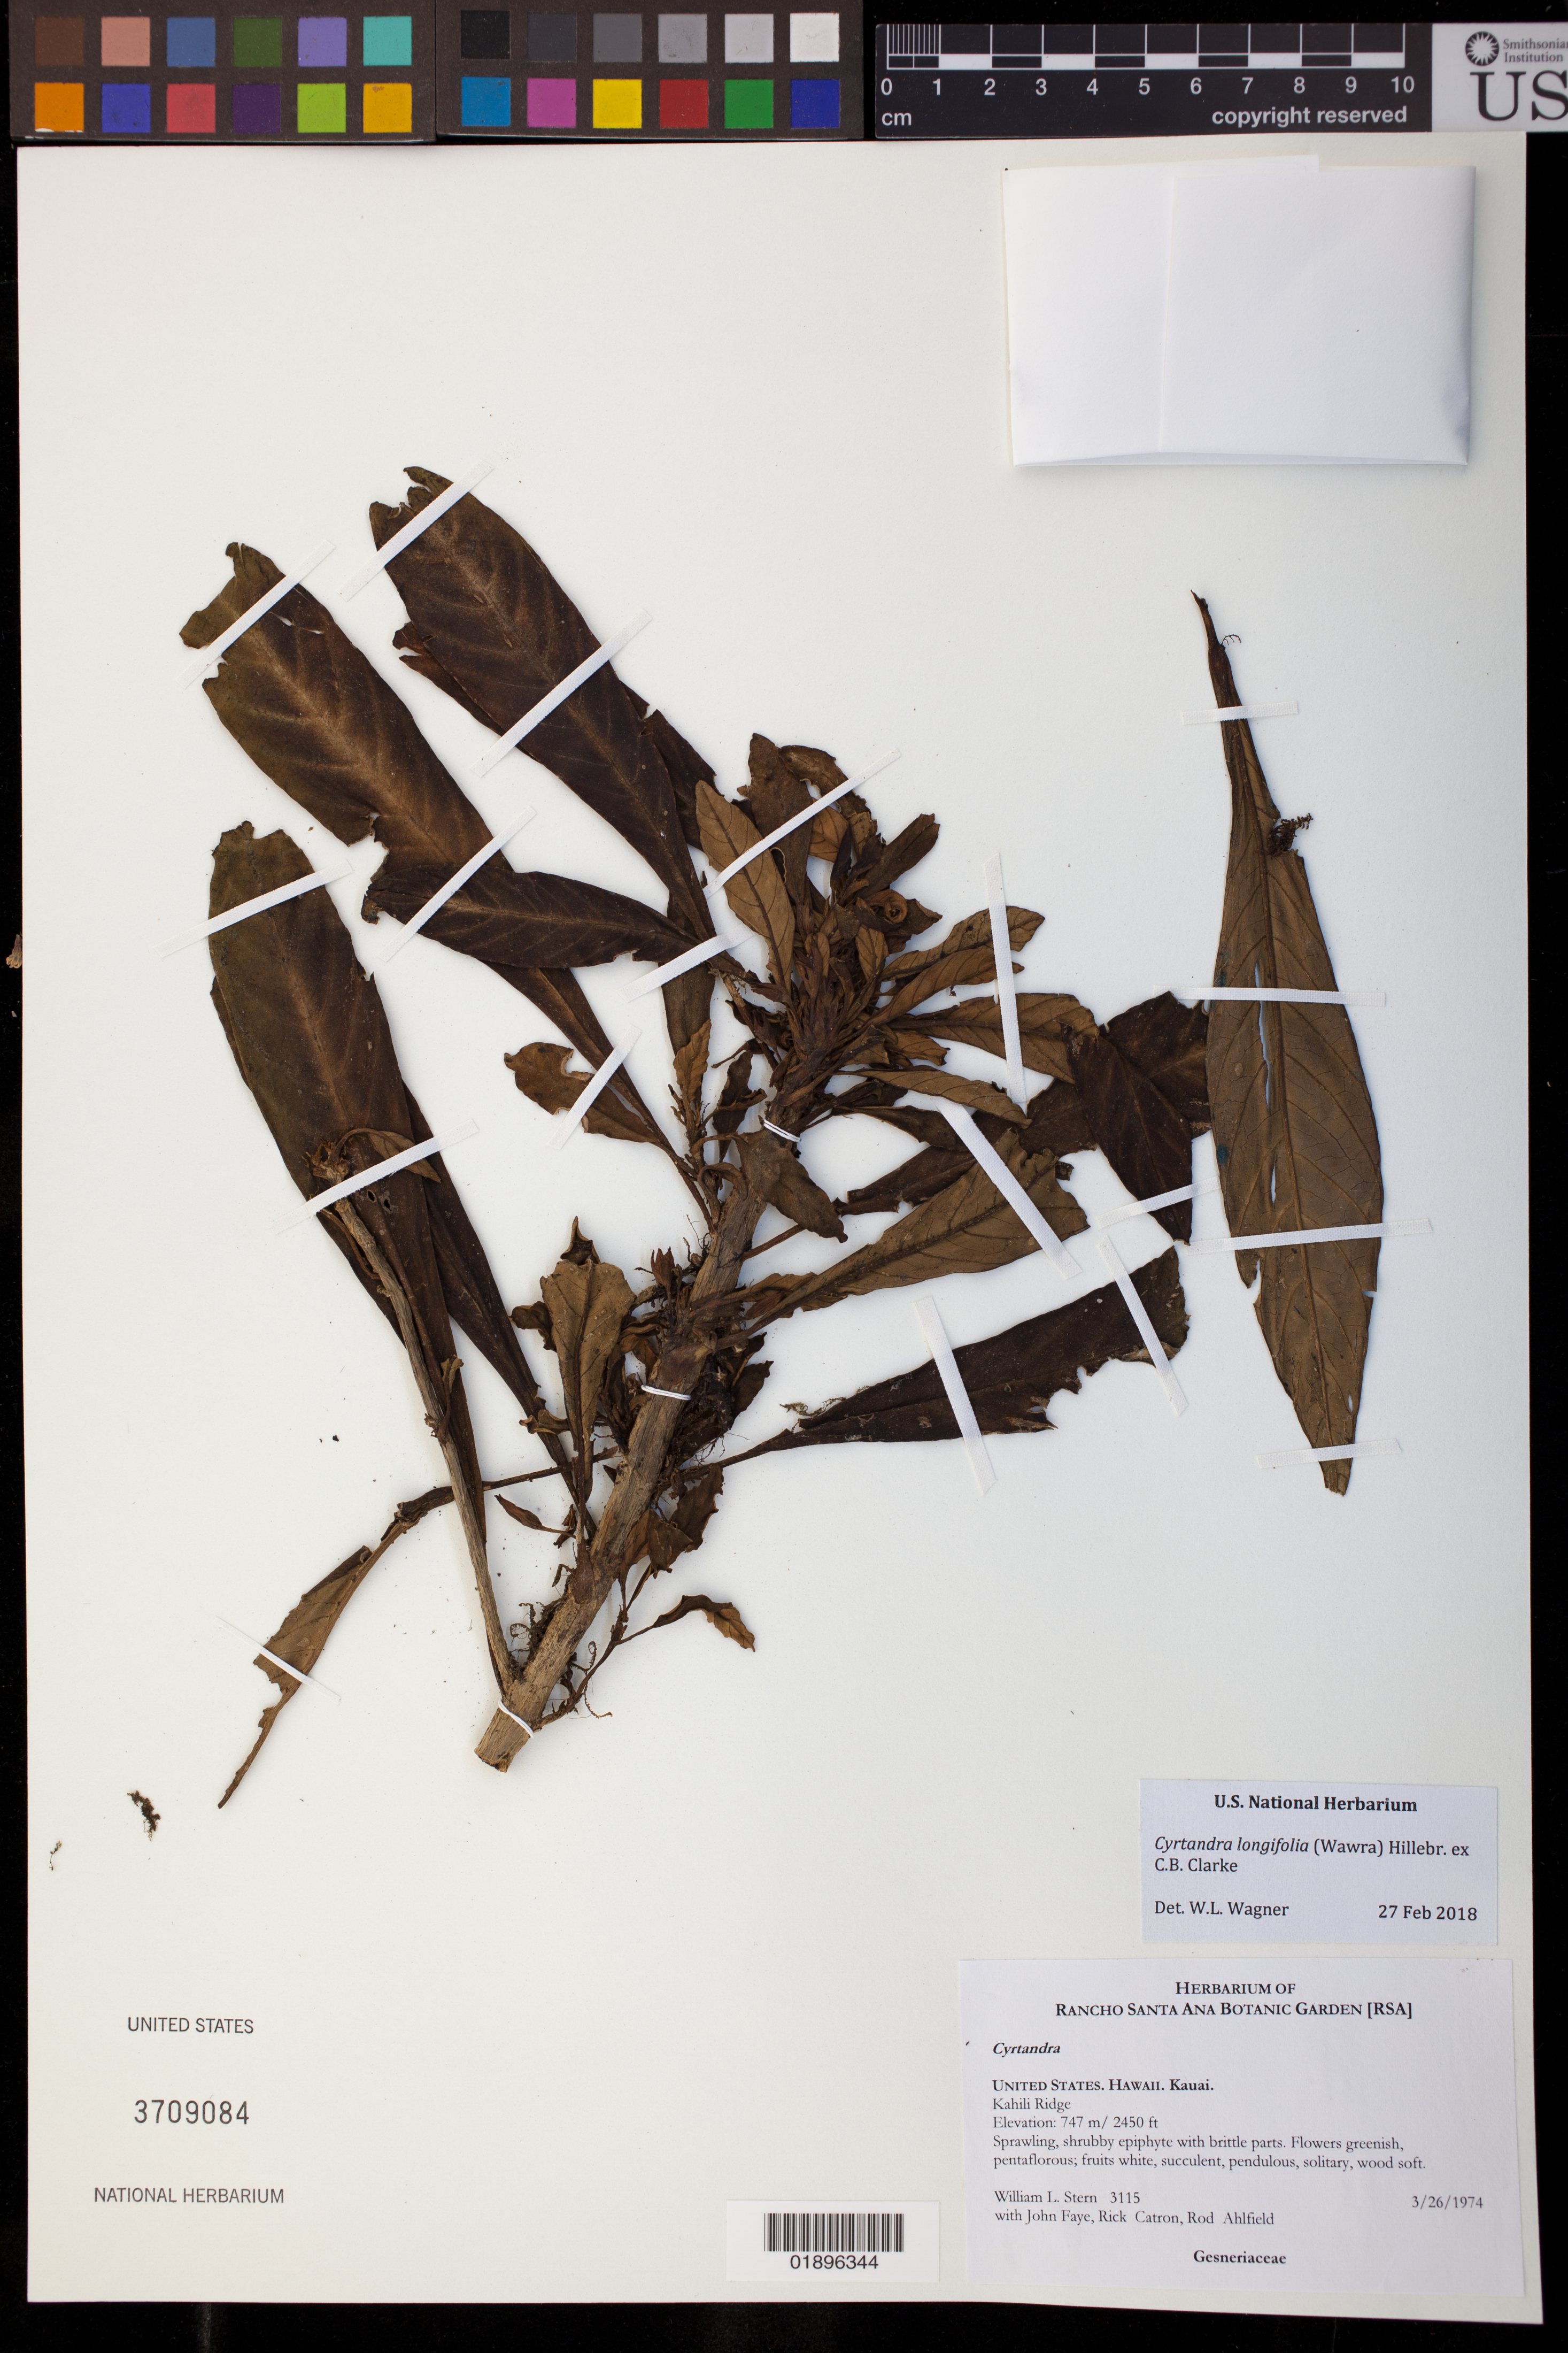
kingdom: Plantae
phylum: Tracheophyta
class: Magnoliopsida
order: Lamiales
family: Gesneriaceae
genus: Cyrtandra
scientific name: Cyrtandra longifolia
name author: (Wawra) Hillebr. ex C.B. Clarke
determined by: Wagner, W. L.; Strong, M. T.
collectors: W. L. Stern, J. Faye, R. Catron & R. Ahlfield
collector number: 3115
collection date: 1974-03-26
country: United States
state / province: Hawaii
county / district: Kauai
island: Kaua'i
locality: Kahili Ridge.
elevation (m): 747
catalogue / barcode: US 3709084